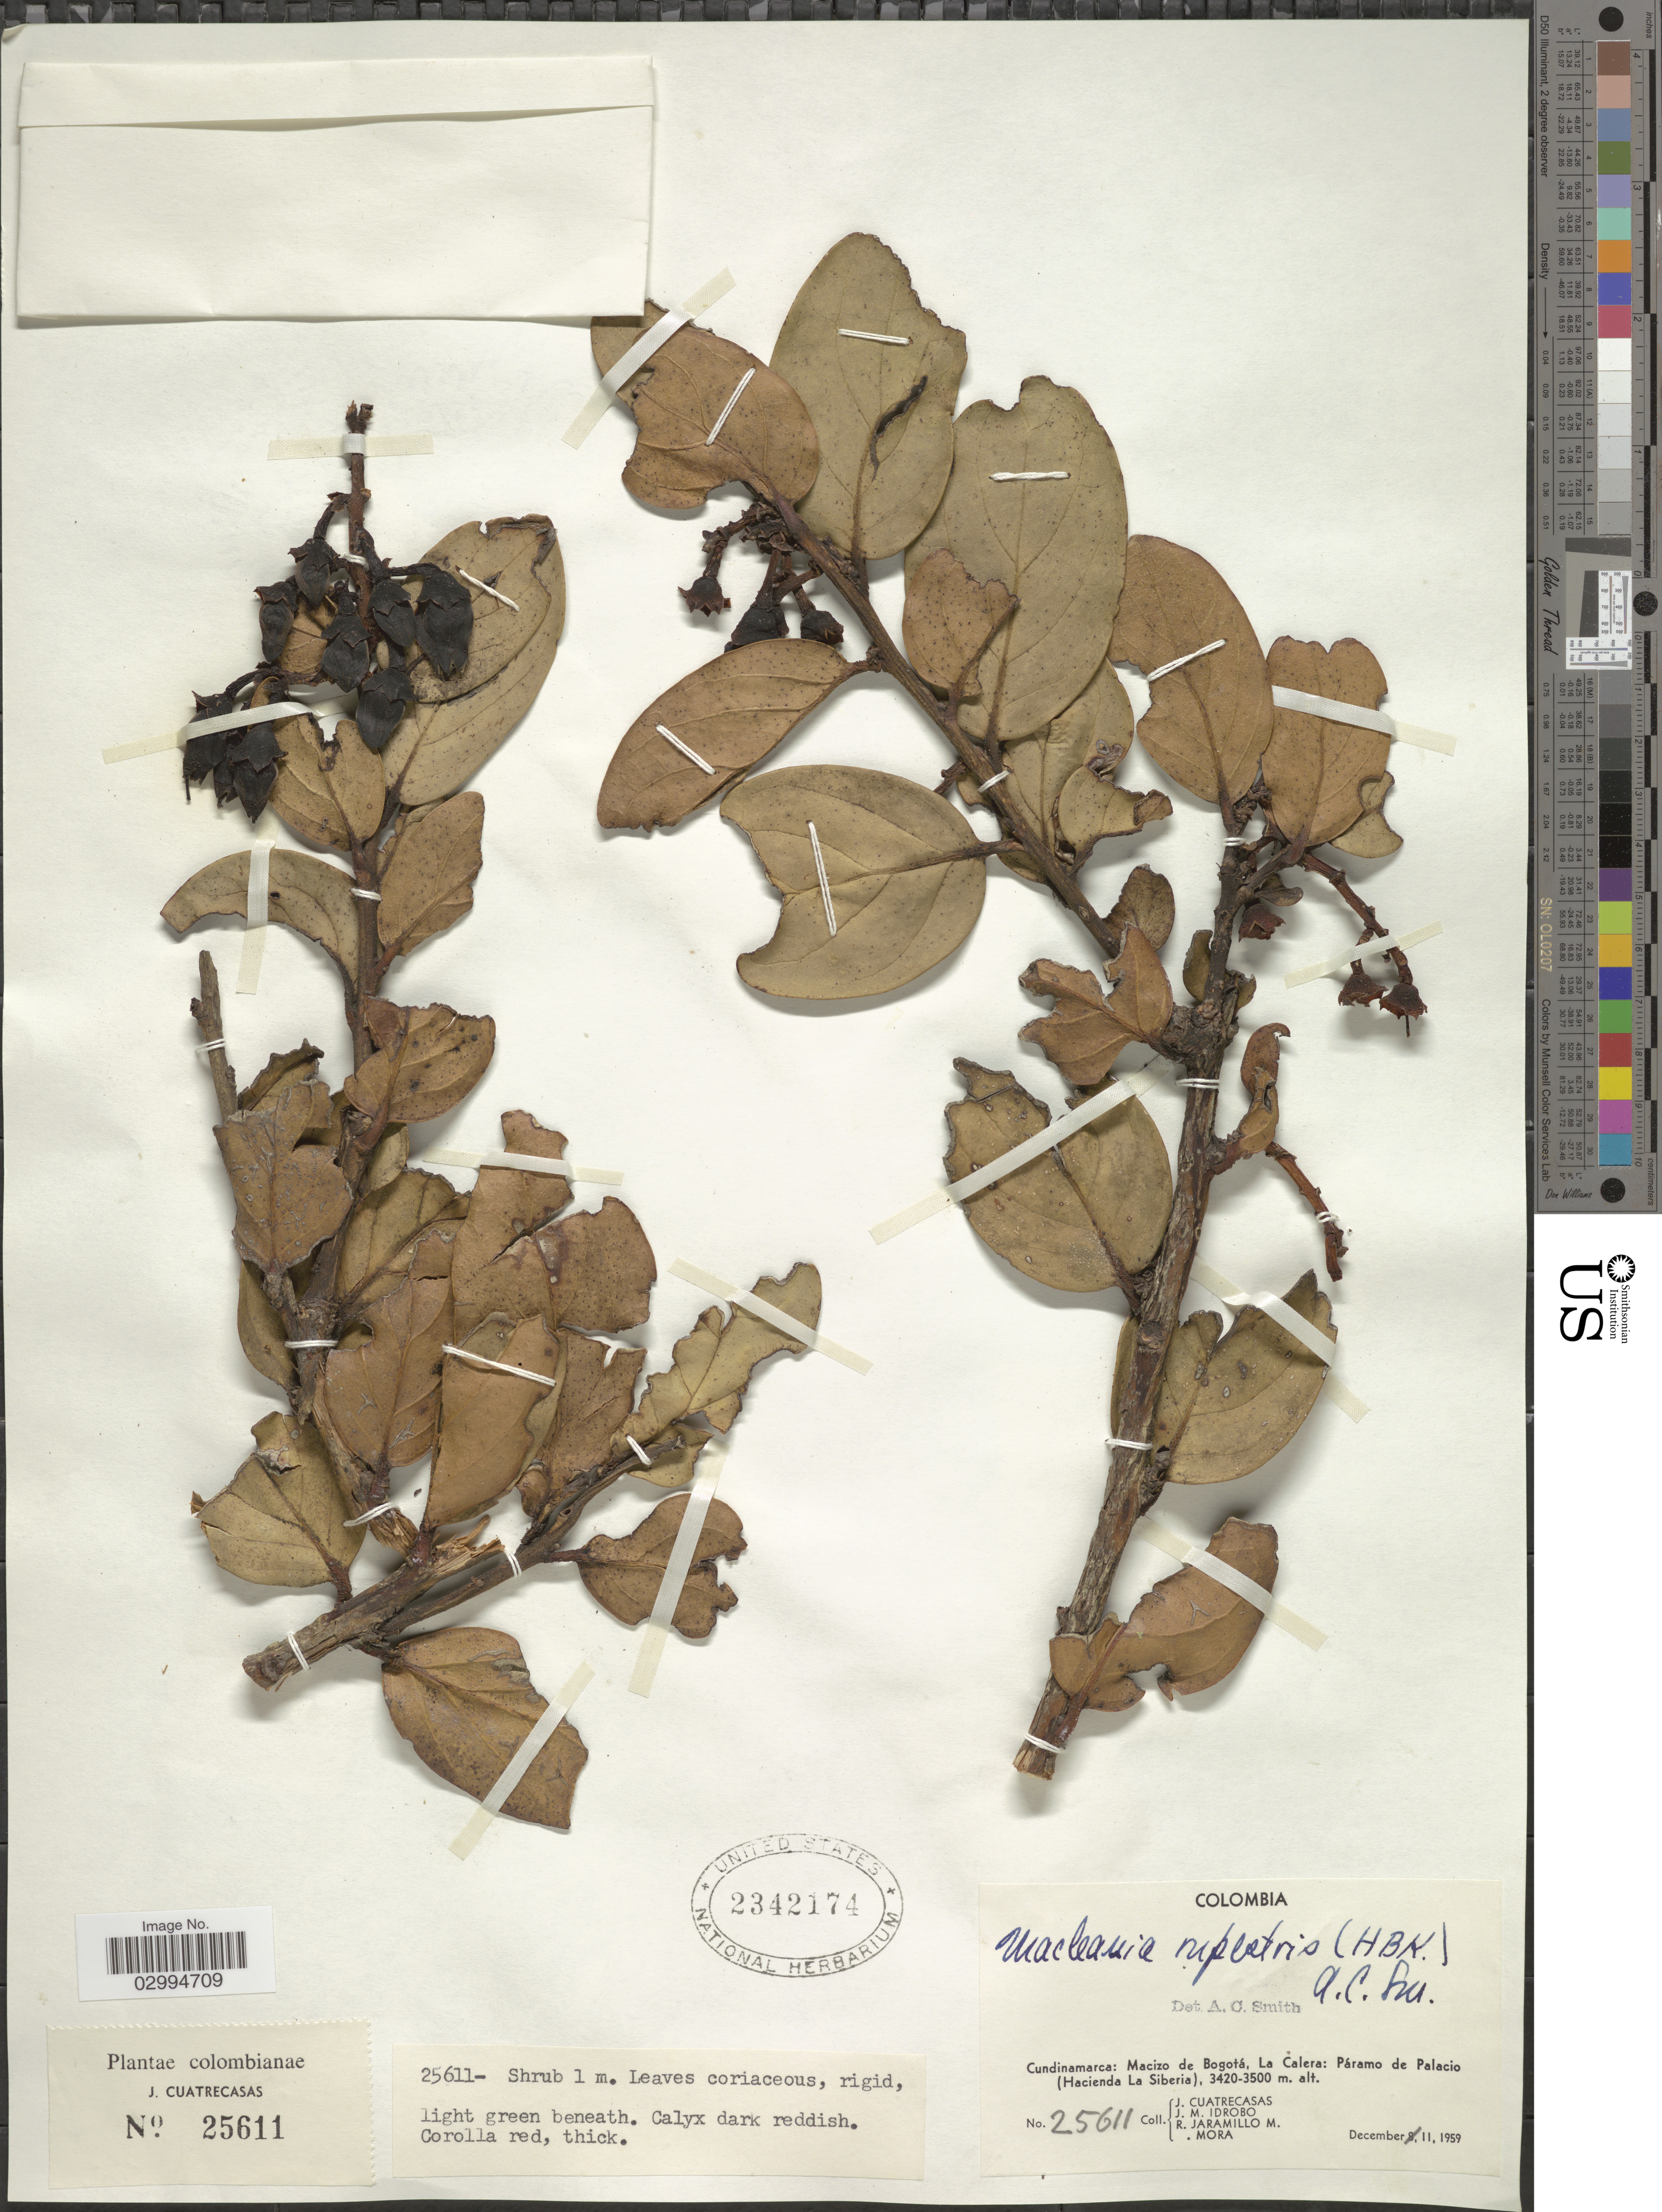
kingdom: Plantae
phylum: Tracheophyta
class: Magnoliopsida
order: Ericales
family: Ericaceae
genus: Macleania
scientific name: Macleania rupestris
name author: (Kunth) A.C. Sm.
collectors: J. Cuatrecasas, J. M. Idrobo, R. Jaramillo M. & Mora, --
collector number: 25611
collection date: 1959-12-11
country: Colombia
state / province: Cundinamarca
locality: Macizo de Bogotá, La Calera: Páramo de Palacio (Hacienda La Siberia).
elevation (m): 3420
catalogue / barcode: US 2342174